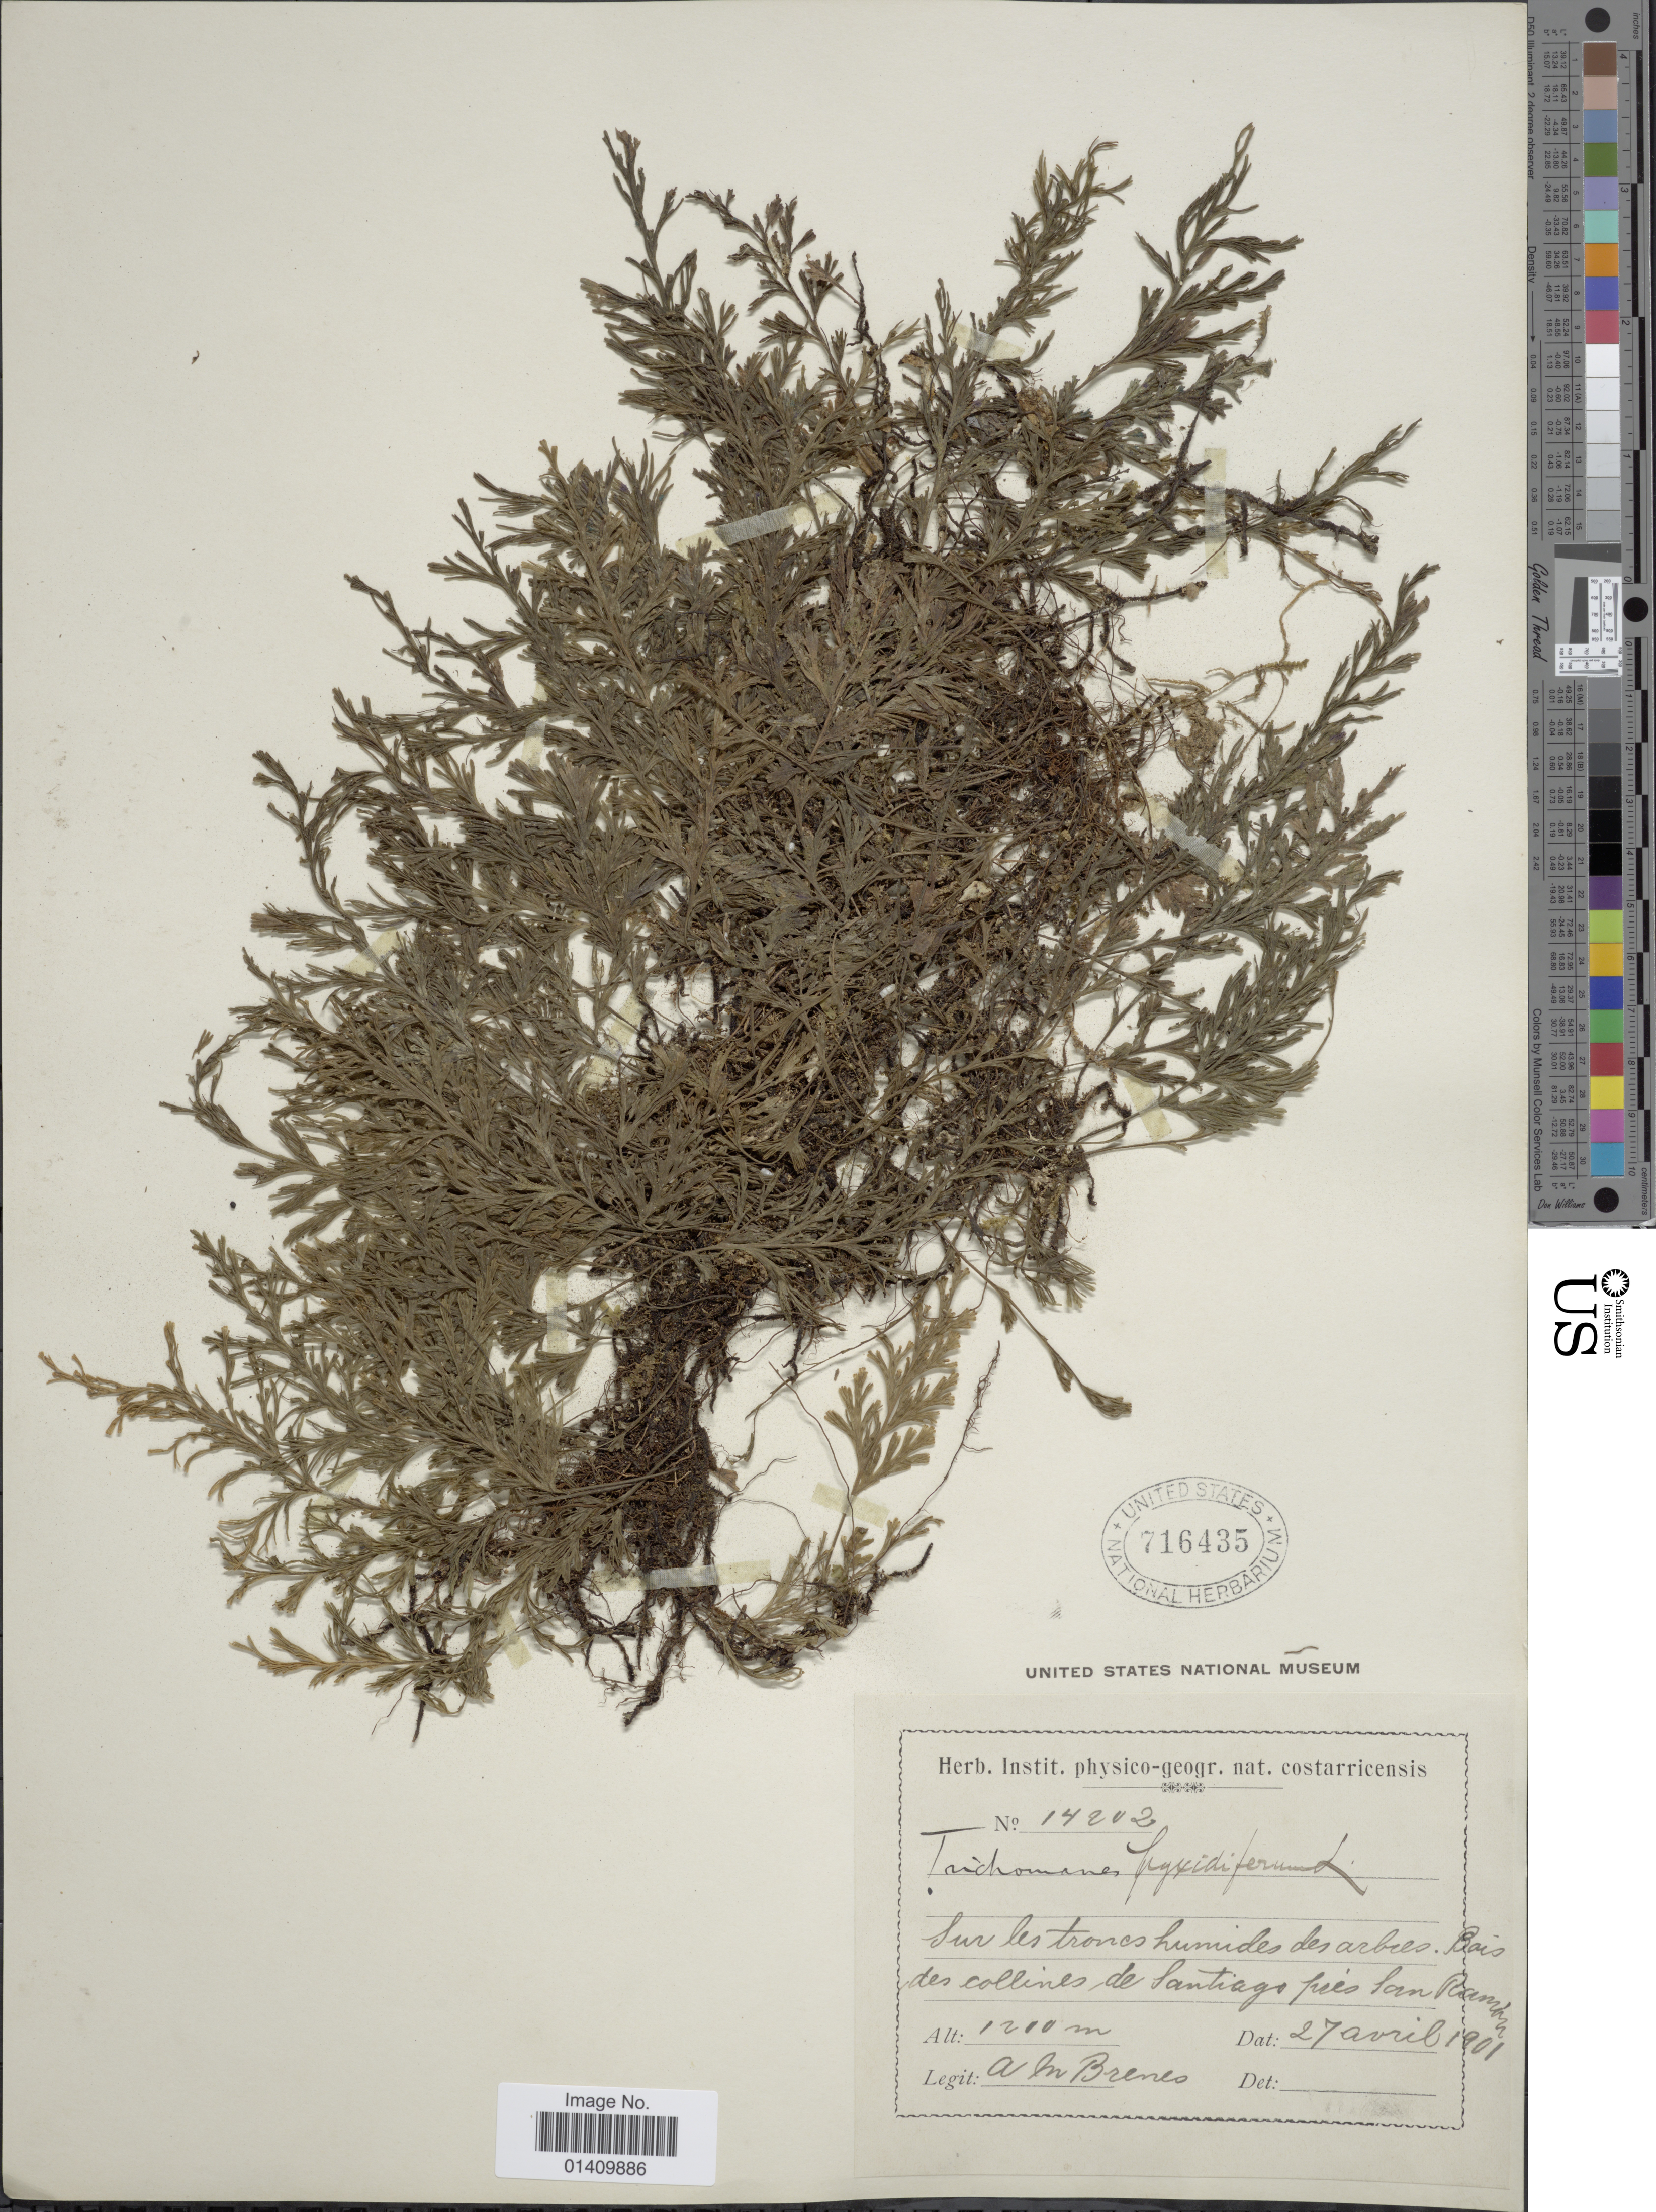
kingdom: Plantae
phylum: Tracheophyta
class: Polypodiopsida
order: Hymenophyllales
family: Hymenophyllaceae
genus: Polyphlebium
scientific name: Polyphlebium pyxidiferum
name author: (L.) Ebihara & Dubuisson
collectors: A. Brenes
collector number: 14202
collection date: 1901-04-27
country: Costa Rica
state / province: Alajuela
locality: Sur les troncs humides des arbres. Bois des collines de Santiago près San Ramón.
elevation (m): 1200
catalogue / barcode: US 716435